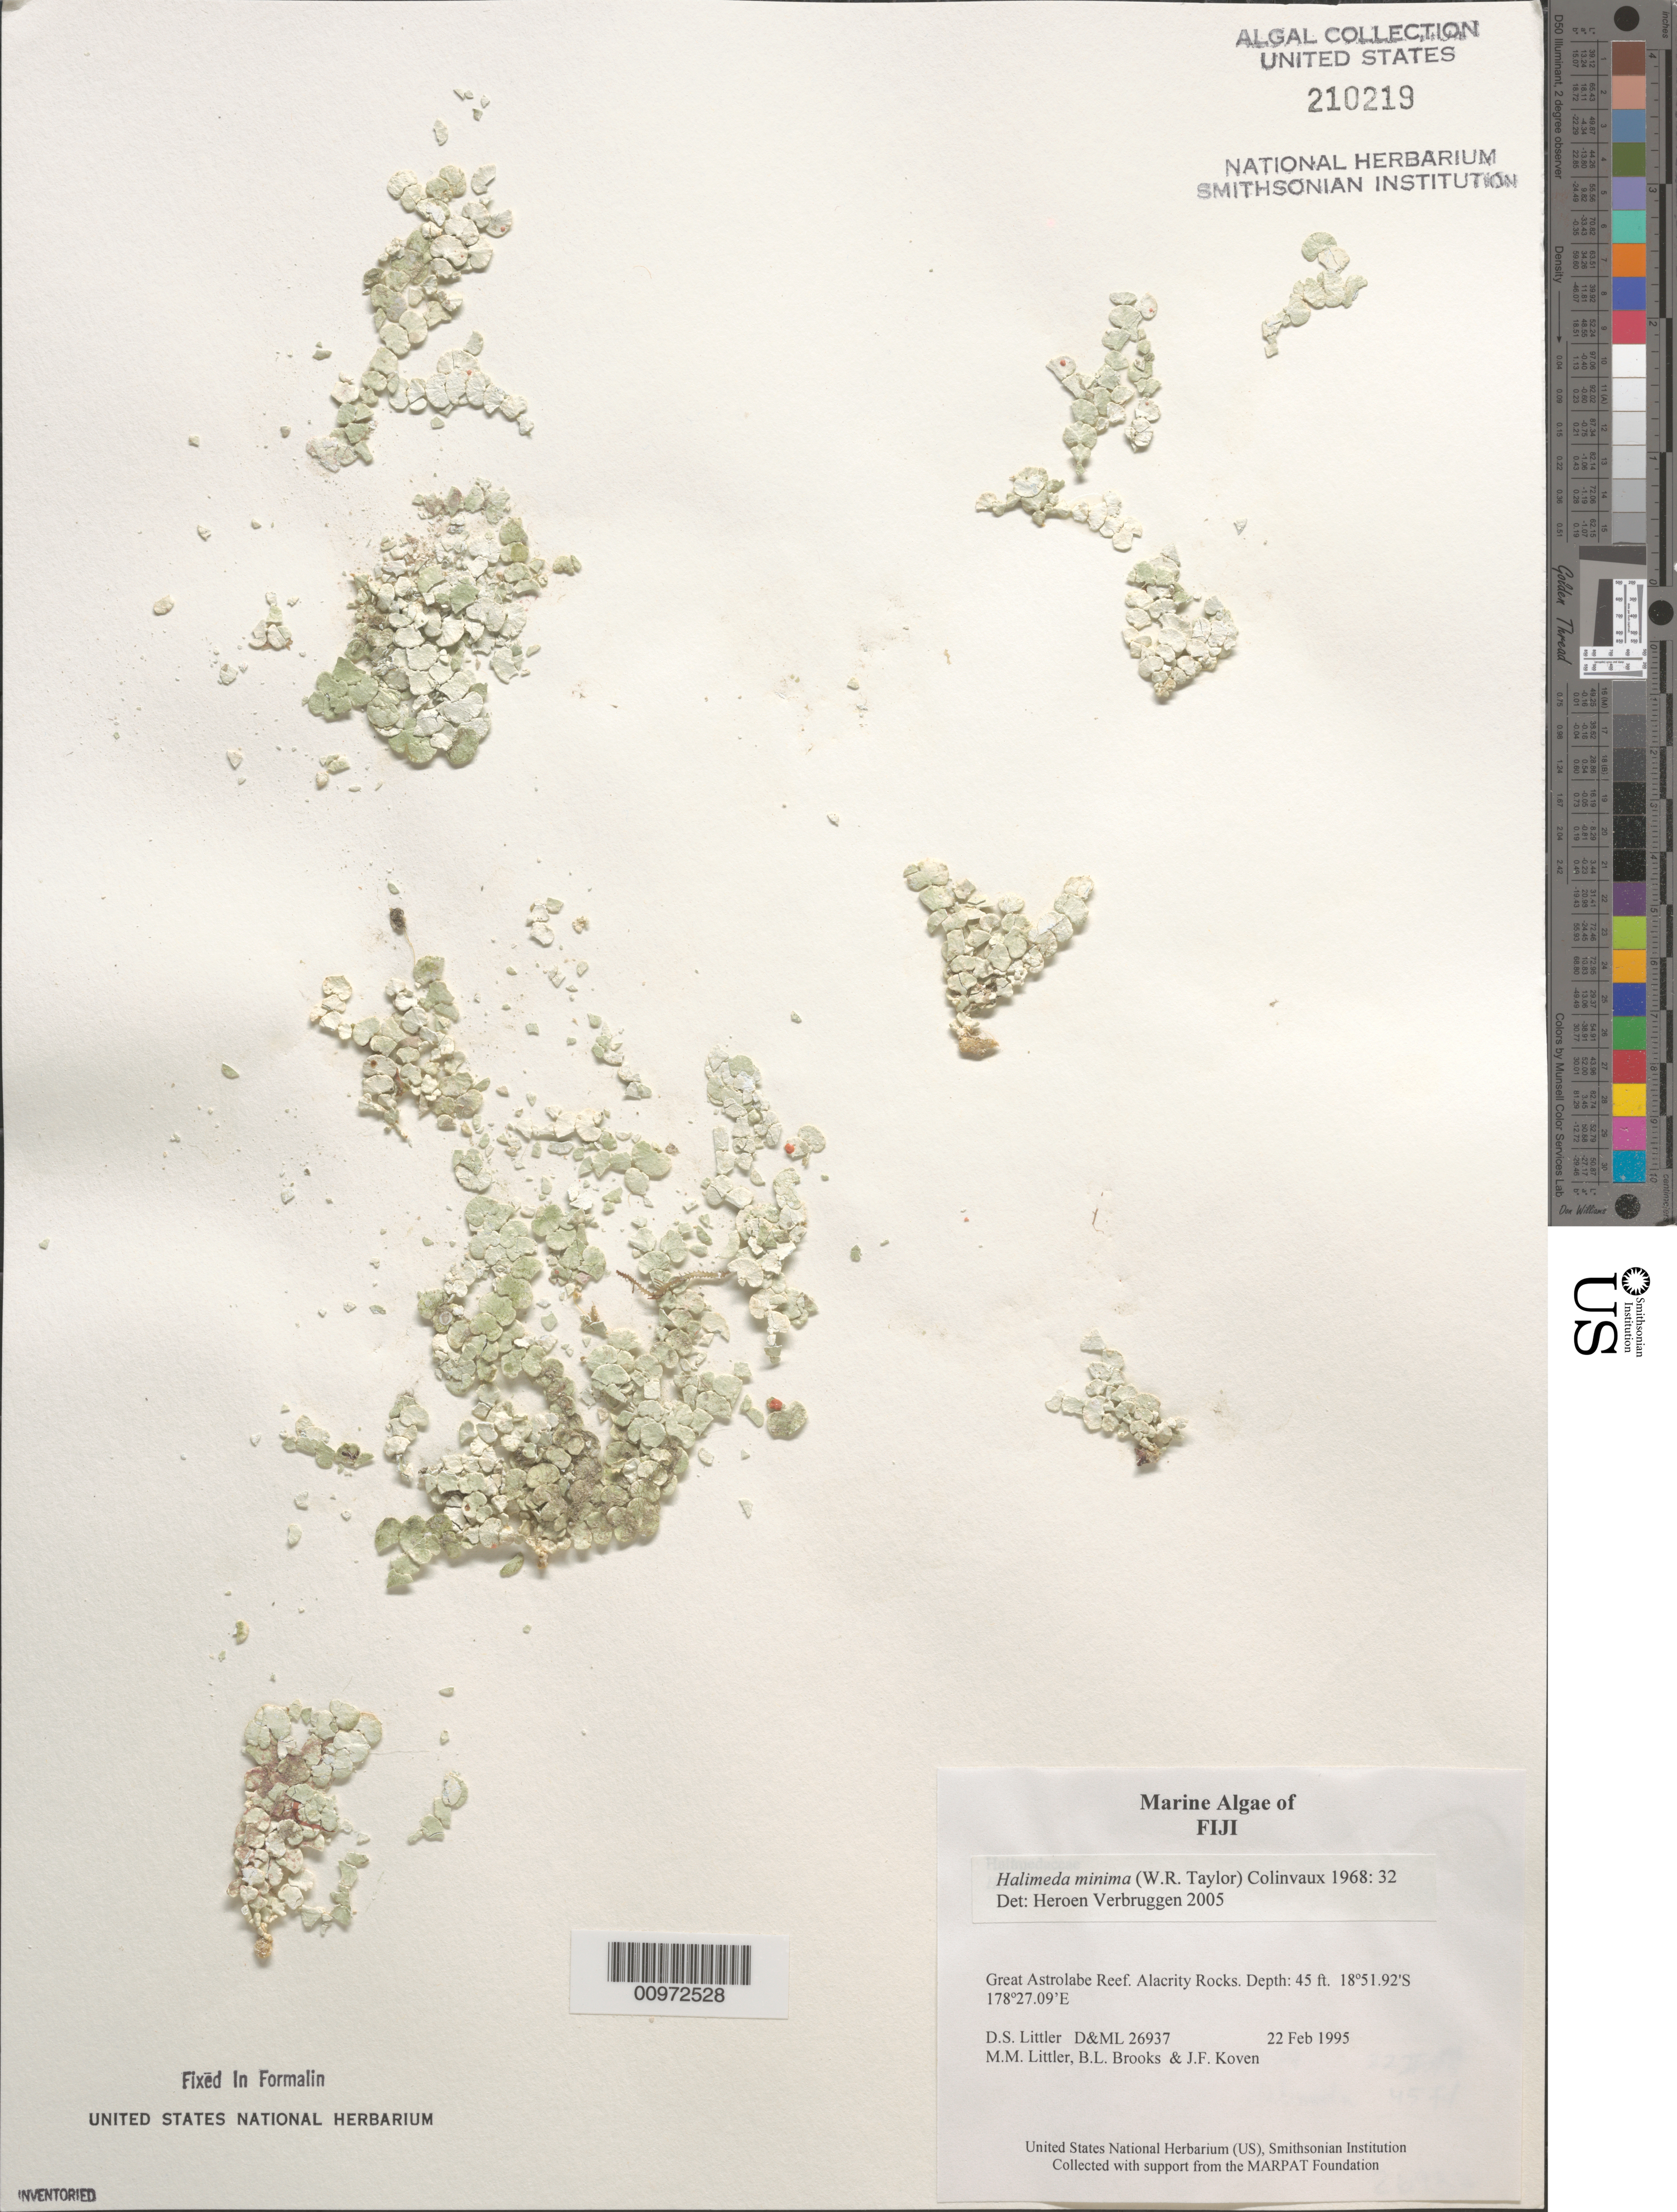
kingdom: Plantae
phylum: Chlorophyta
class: Ulvophyceae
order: Bryopsidales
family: Halimedaceae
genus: Halimeda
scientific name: Halimeda minima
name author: (W.R. Taylor) Hillis-Colinvaux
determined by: Verbruggen, H.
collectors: D. S. Littler, M. M. Littler, B. Brooks & J. Koven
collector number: D&ML 26937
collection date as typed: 22 Feb 1995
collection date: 1995-02-22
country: Fiji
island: Great Astrolabe Reef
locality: Great Astrolabe Reef, Alacrity Rocks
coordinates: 18 51.92'S, 178 27.09'E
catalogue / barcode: US 210219